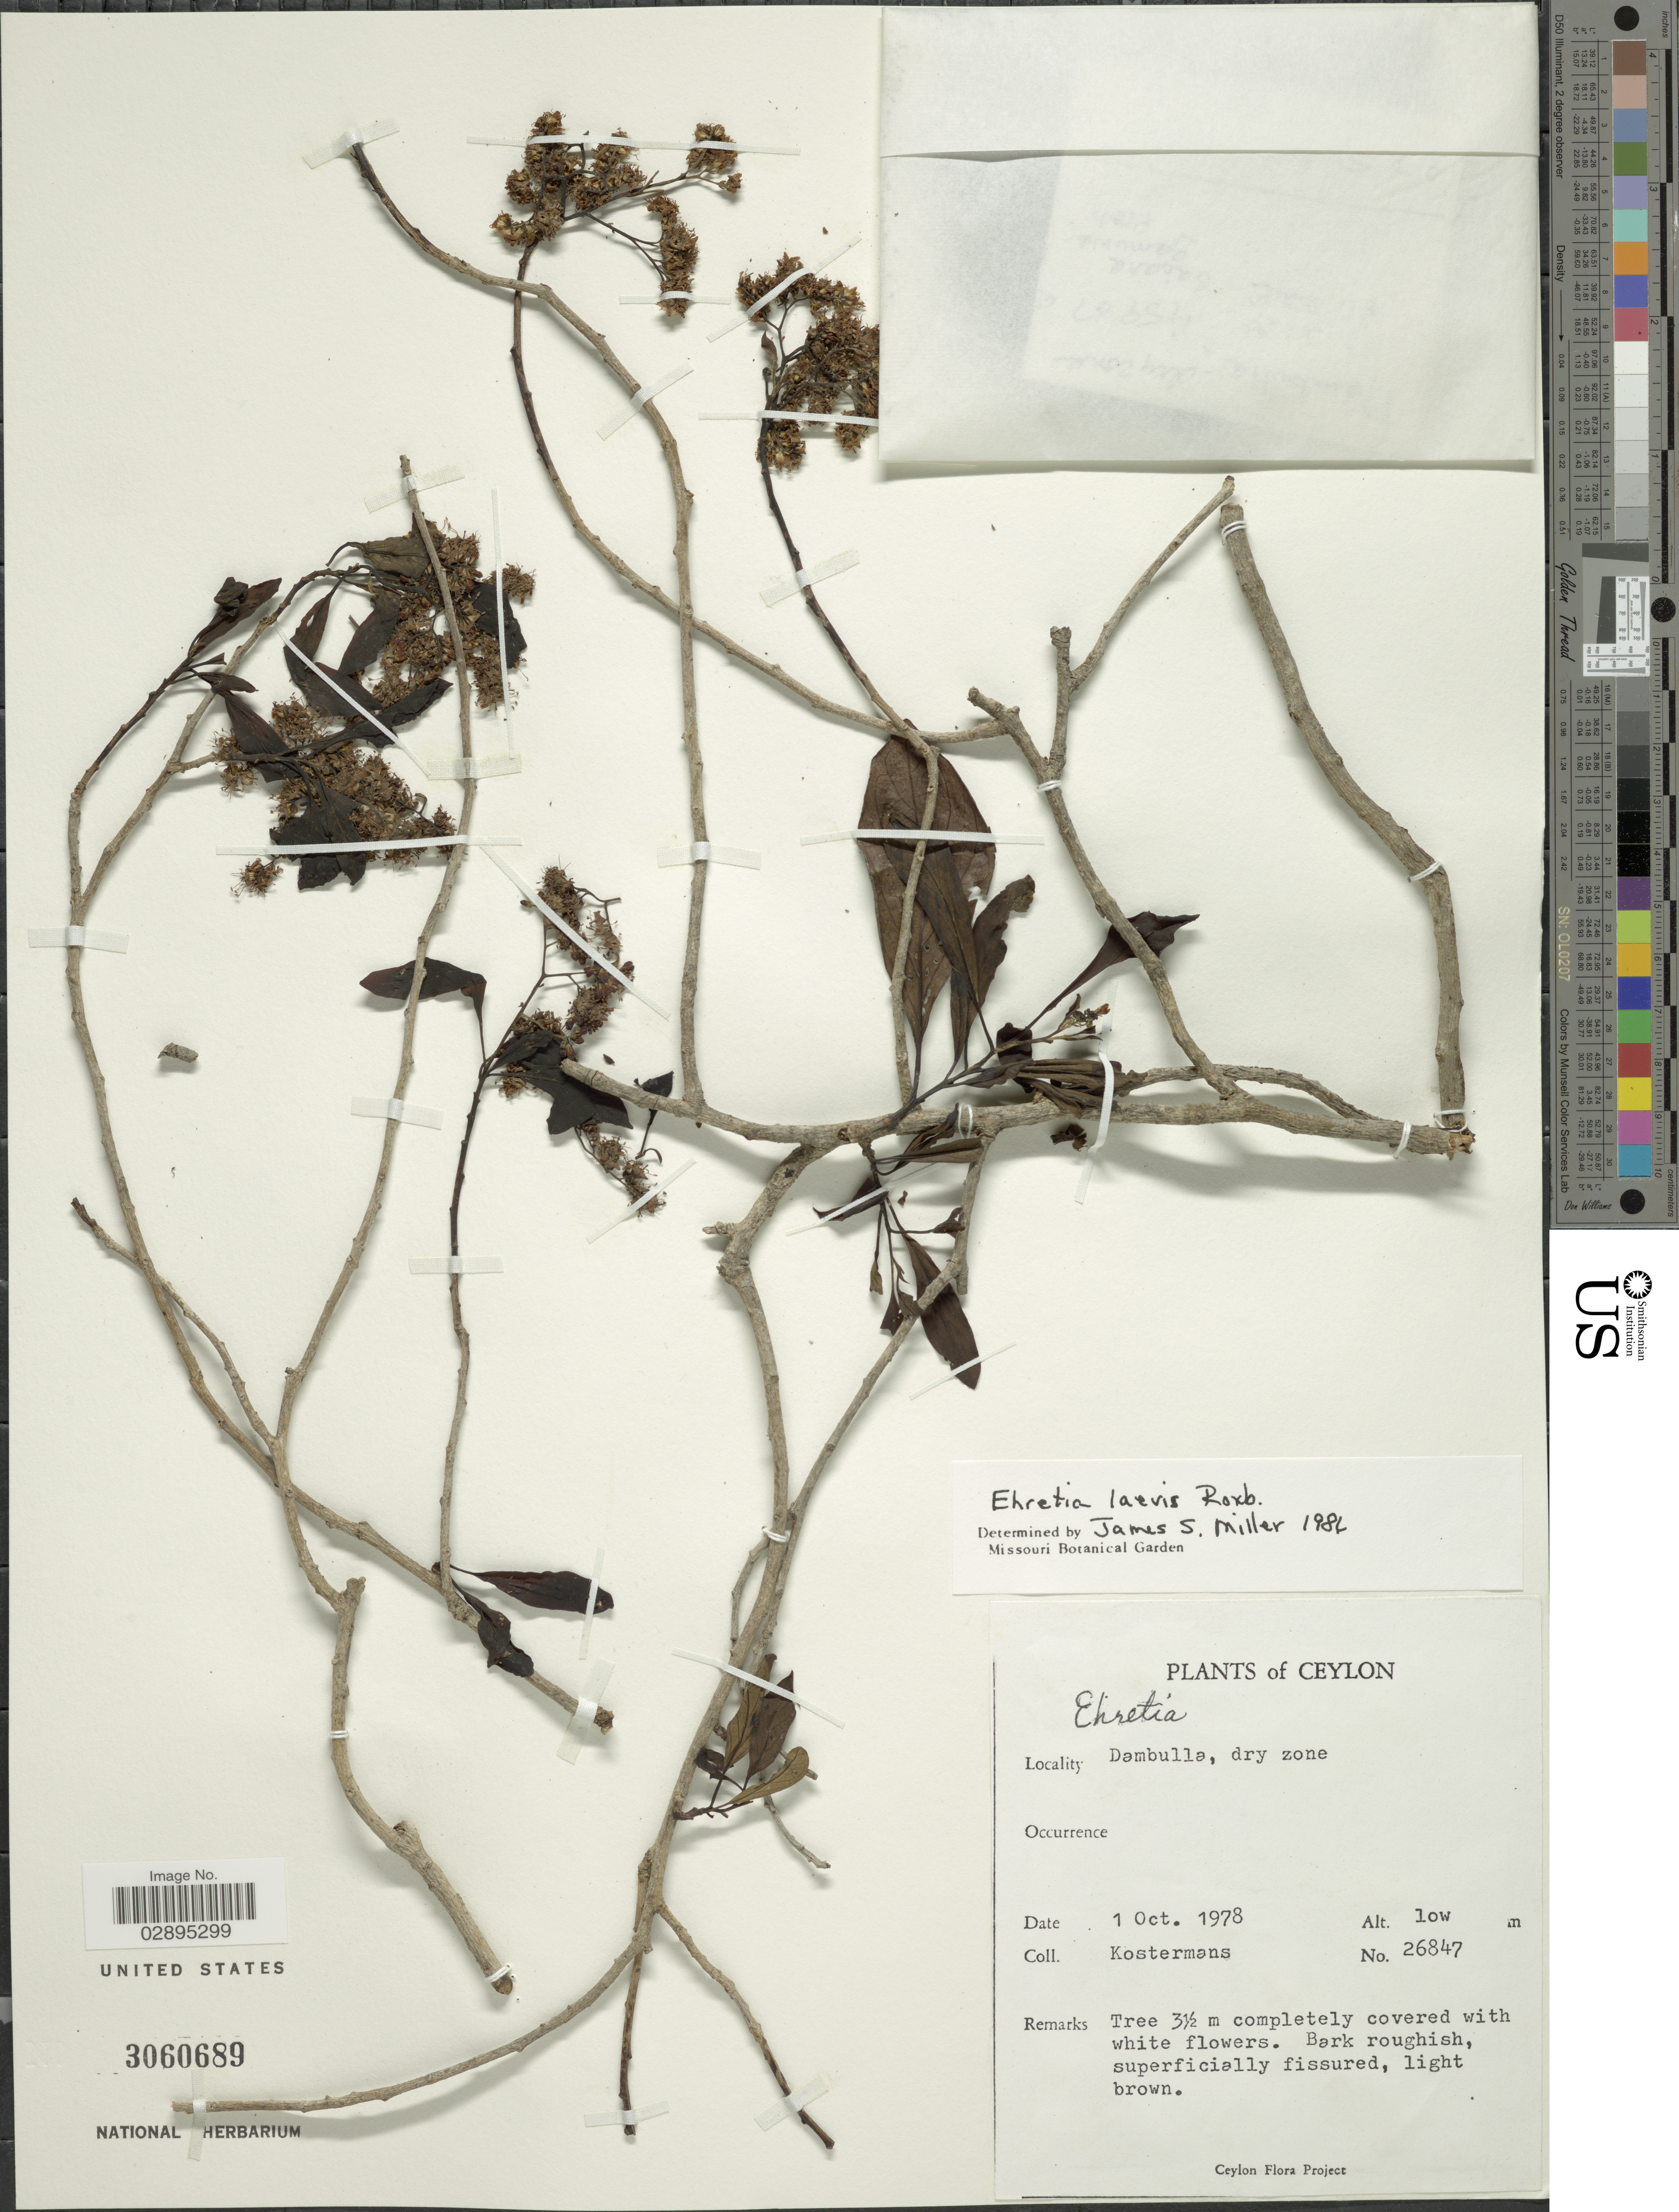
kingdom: Plantae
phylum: Tracheophyta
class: Magnoliopsida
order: Boraginales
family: Ehretiaceae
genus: Ehretia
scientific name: Ehretia laevis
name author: Roxb.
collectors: Kostermans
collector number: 26847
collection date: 1978-10-01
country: Sri Lanka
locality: Ceylon. Dambulla, dry zone.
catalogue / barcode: US 3060689